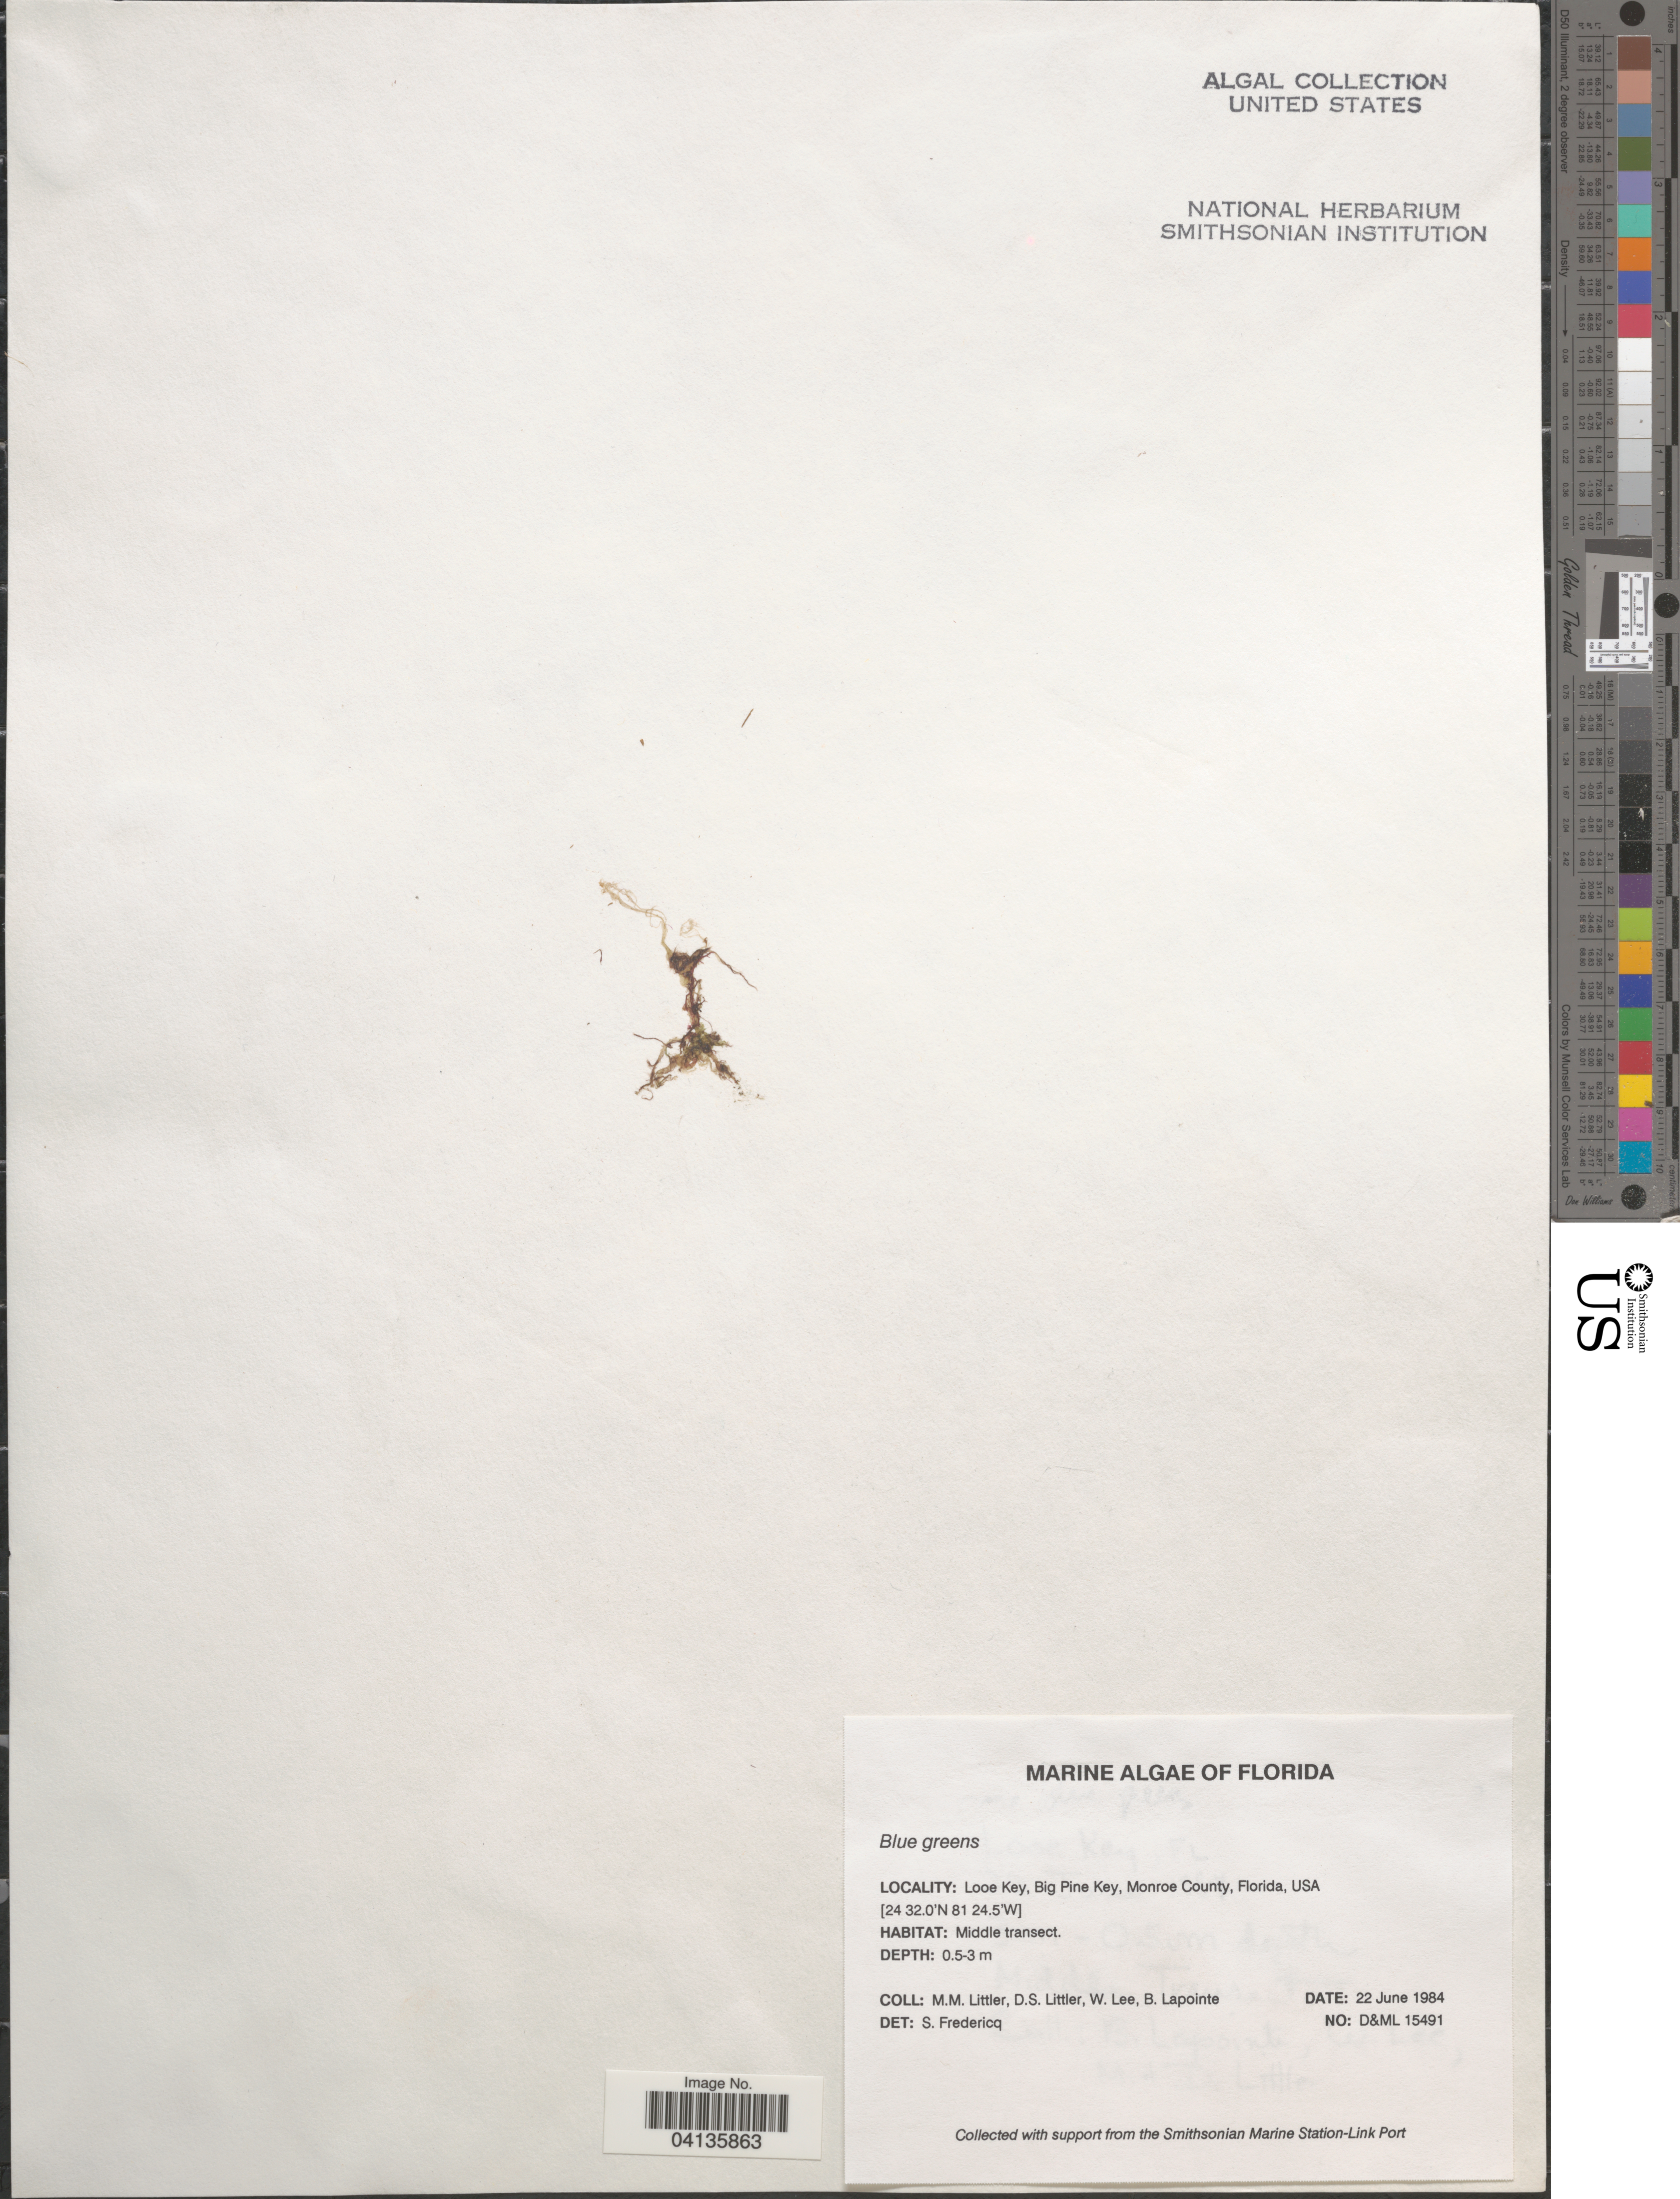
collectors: D. S. Littler, W. Lee & B. Lapointe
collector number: D&ML 15491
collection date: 1984-06-22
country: United States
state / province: Florida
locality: Looe Key, Big Pine Key, Monroe County.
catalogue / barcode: US 238761